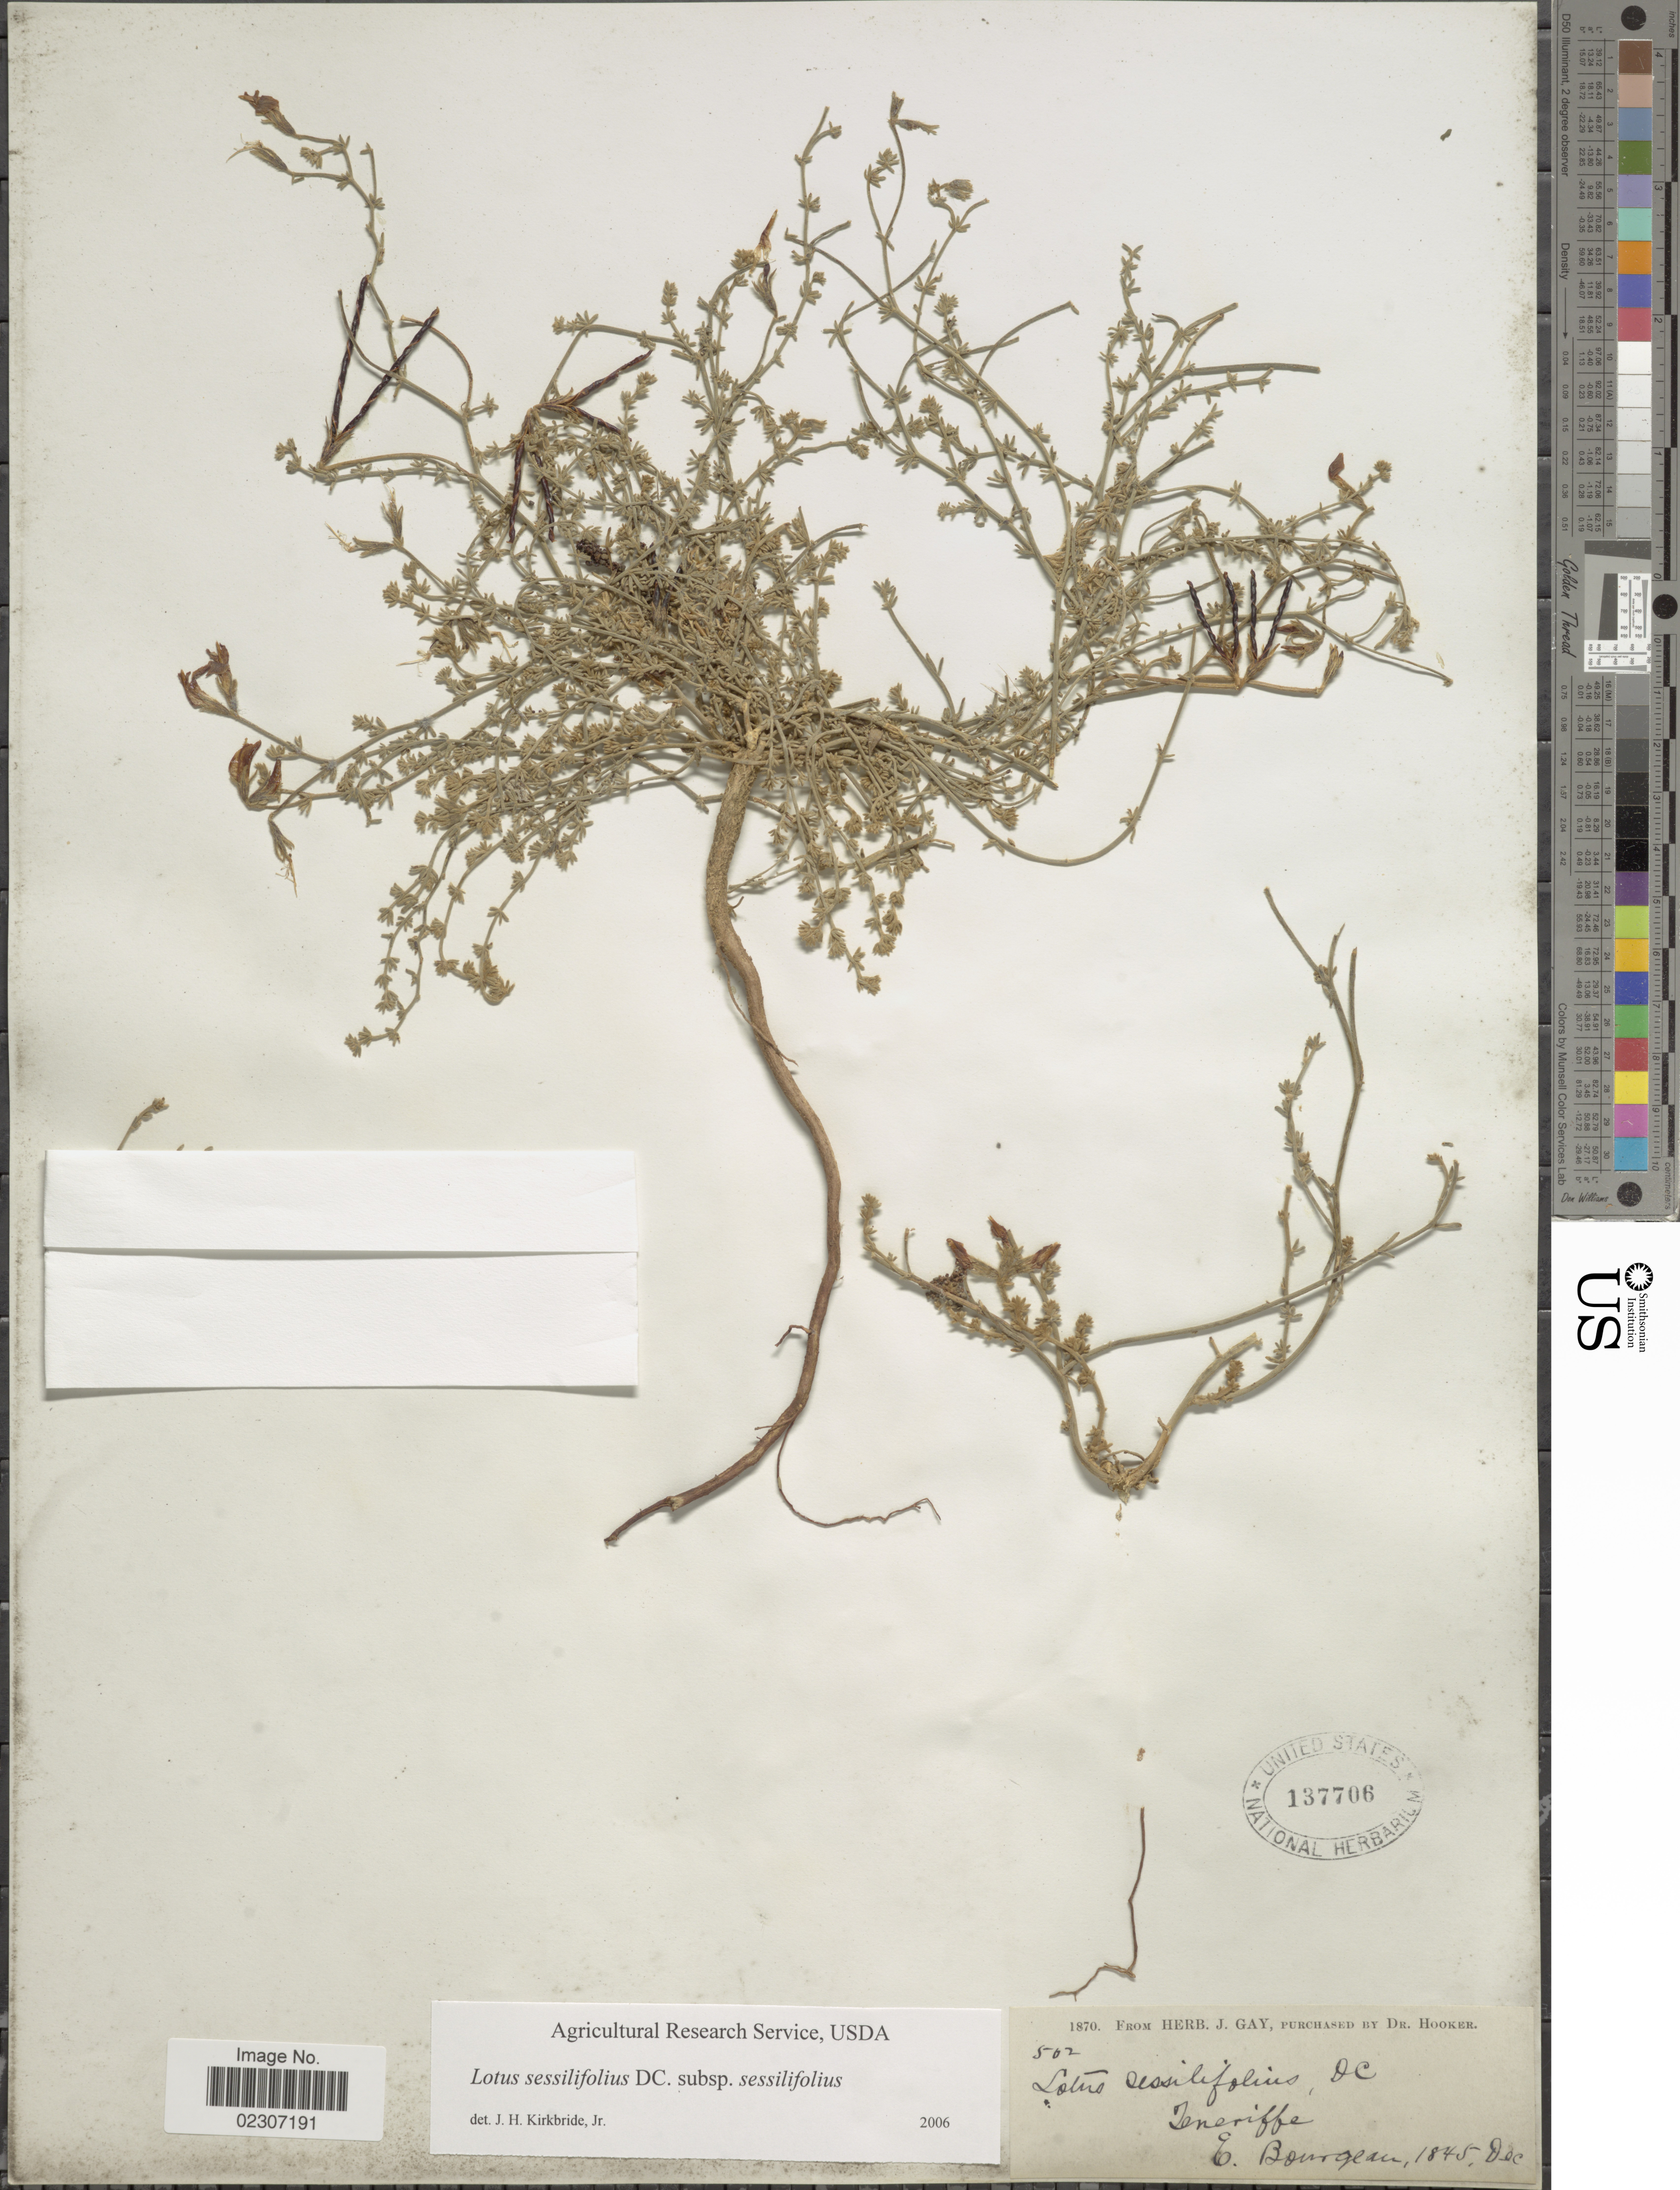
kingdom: Plantae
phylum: Tracheophyta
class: Magnoliopsida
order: Fabales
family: Fabaceae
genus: Lotus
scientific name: Lotus sessilifolius subsp. sessilifolius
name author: DC.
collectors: E. Bourgeau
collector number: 502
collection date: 1845-12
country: Spain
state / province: Canarias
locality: Teneriffe.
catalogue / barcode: US 137706